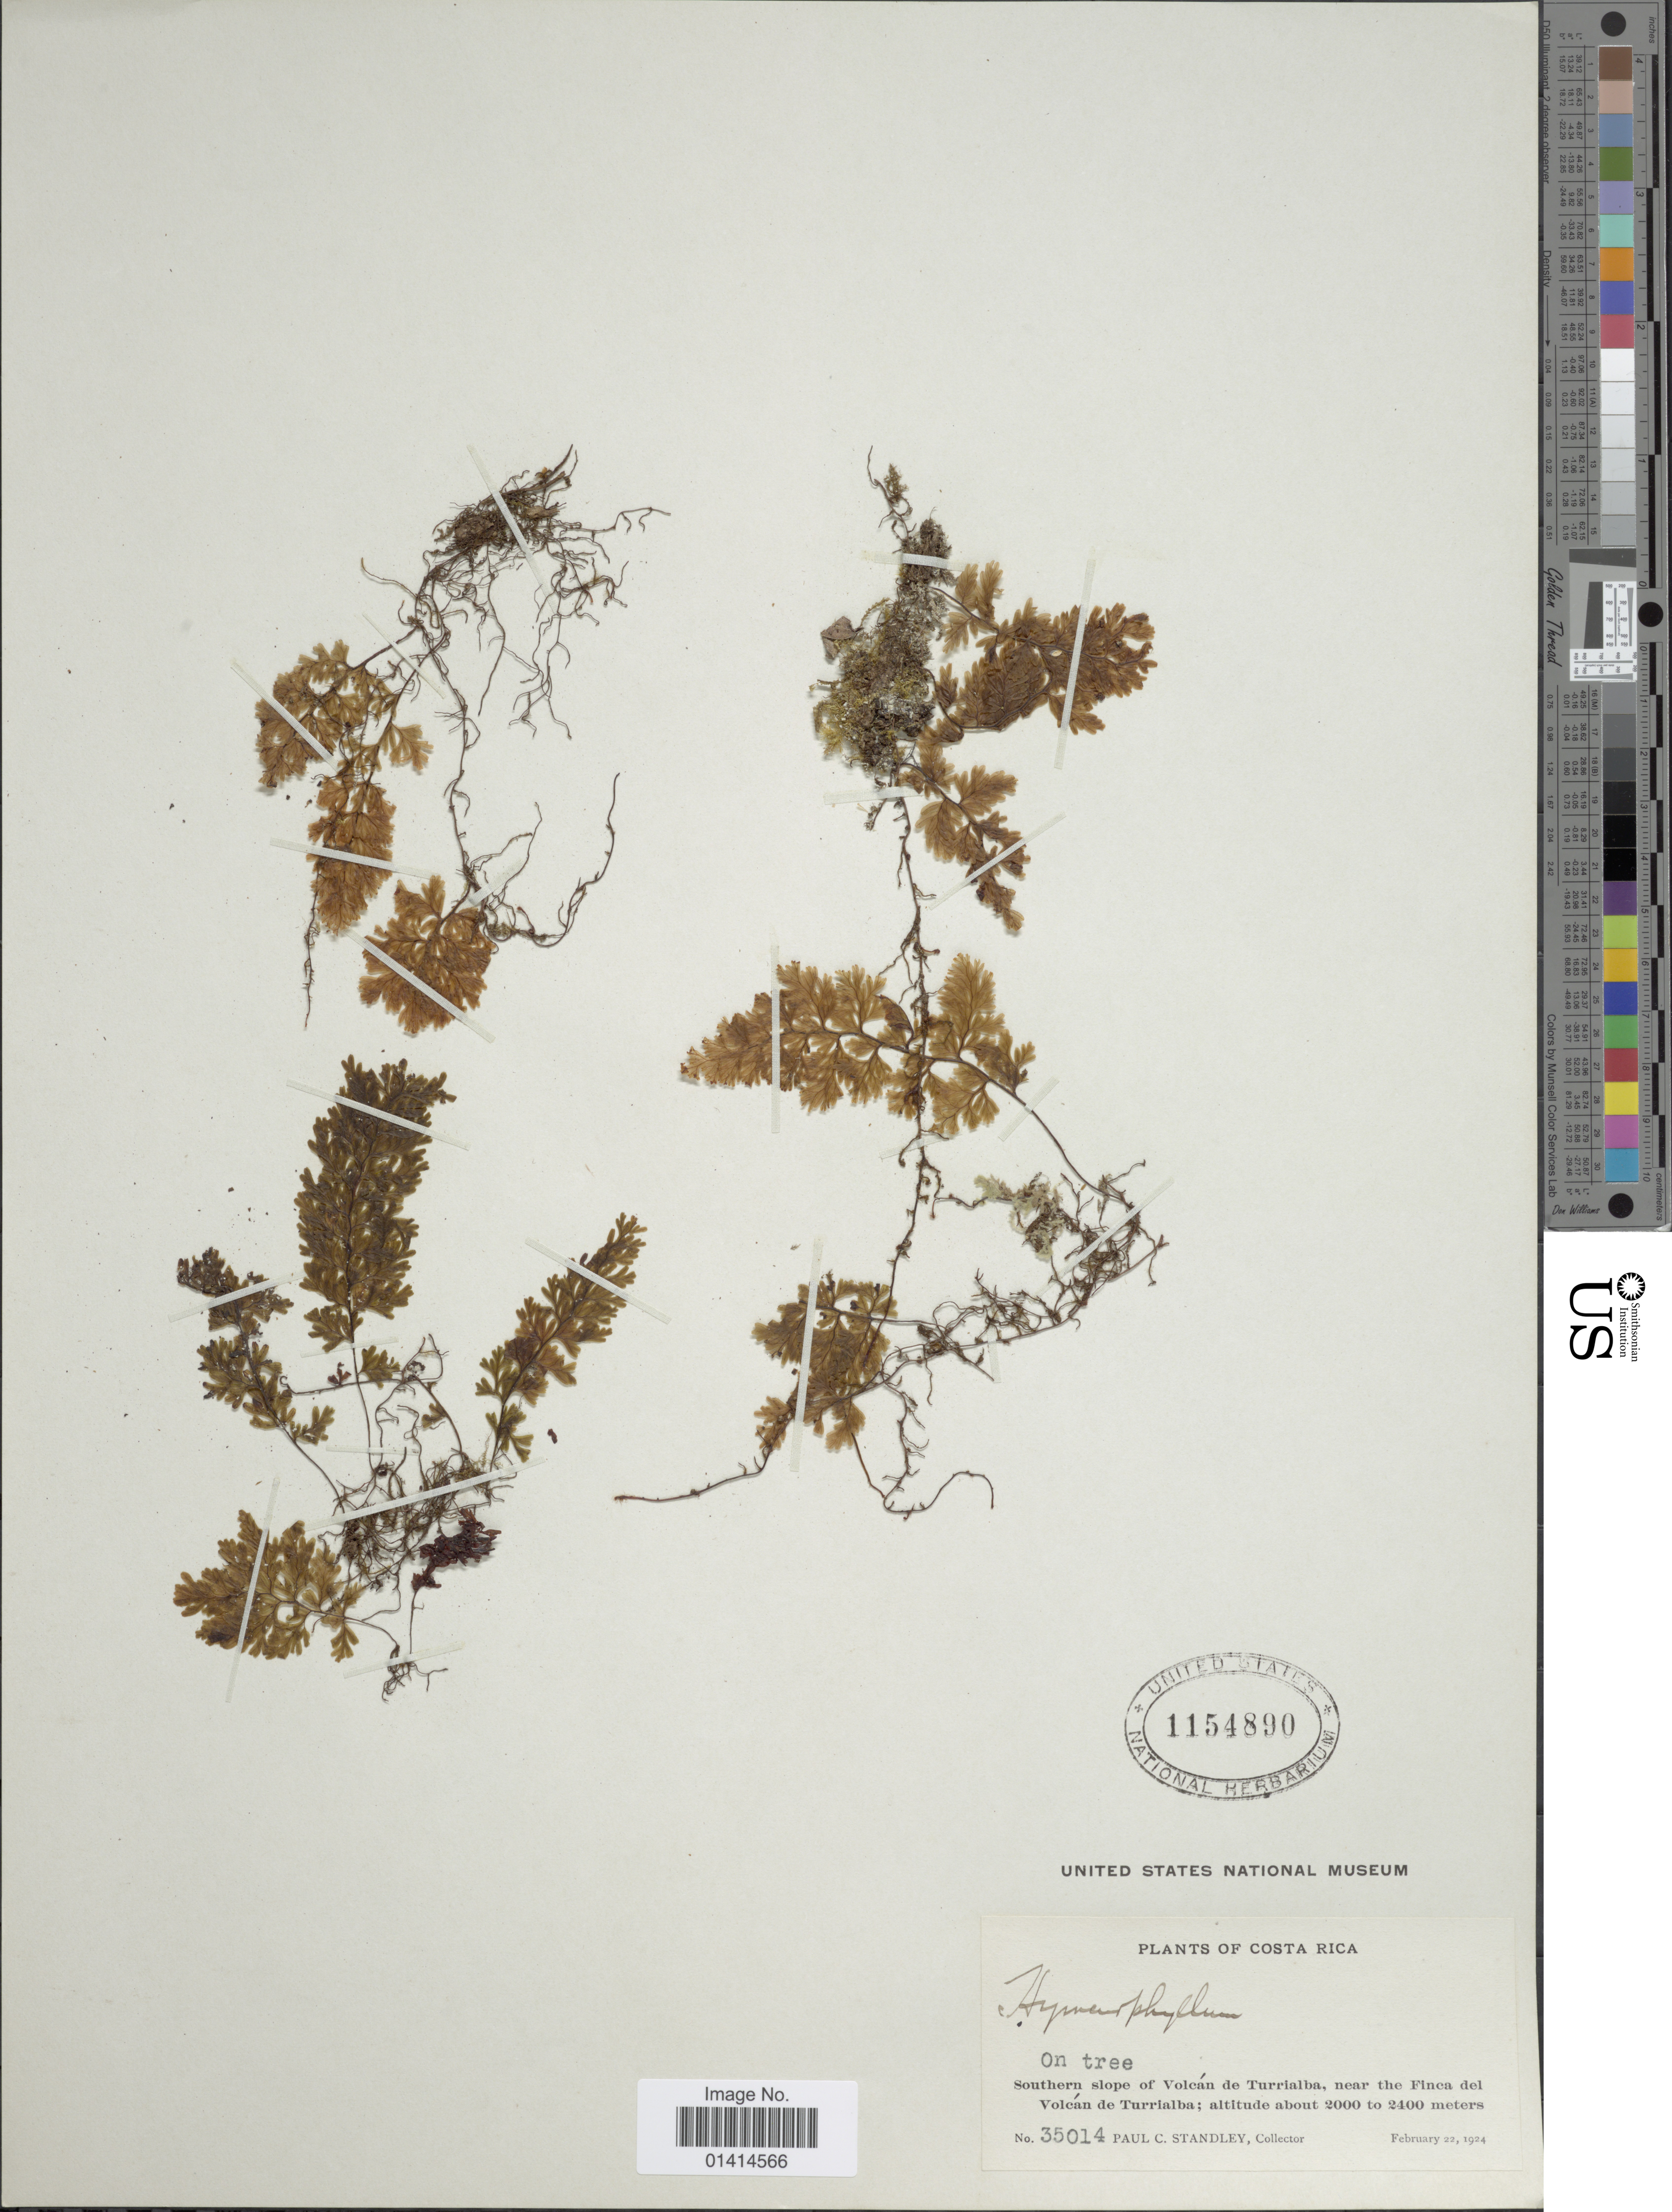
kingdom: Plantae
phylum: Tracheophyta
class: Polypodiopsida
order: Hymenophyllales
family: Hymenophyllaceae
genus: Hymenophyllum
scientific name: Hymenophyllum polyanthos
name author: (Sw.) Sw.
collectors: P. C. Standley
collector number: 35014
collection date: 1924-02-22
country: Costa Rica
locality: Southern slope of Volcán de Turrialba, near the Finca del Volcán de Turrialba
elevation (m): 2000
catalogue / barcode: US 1154890